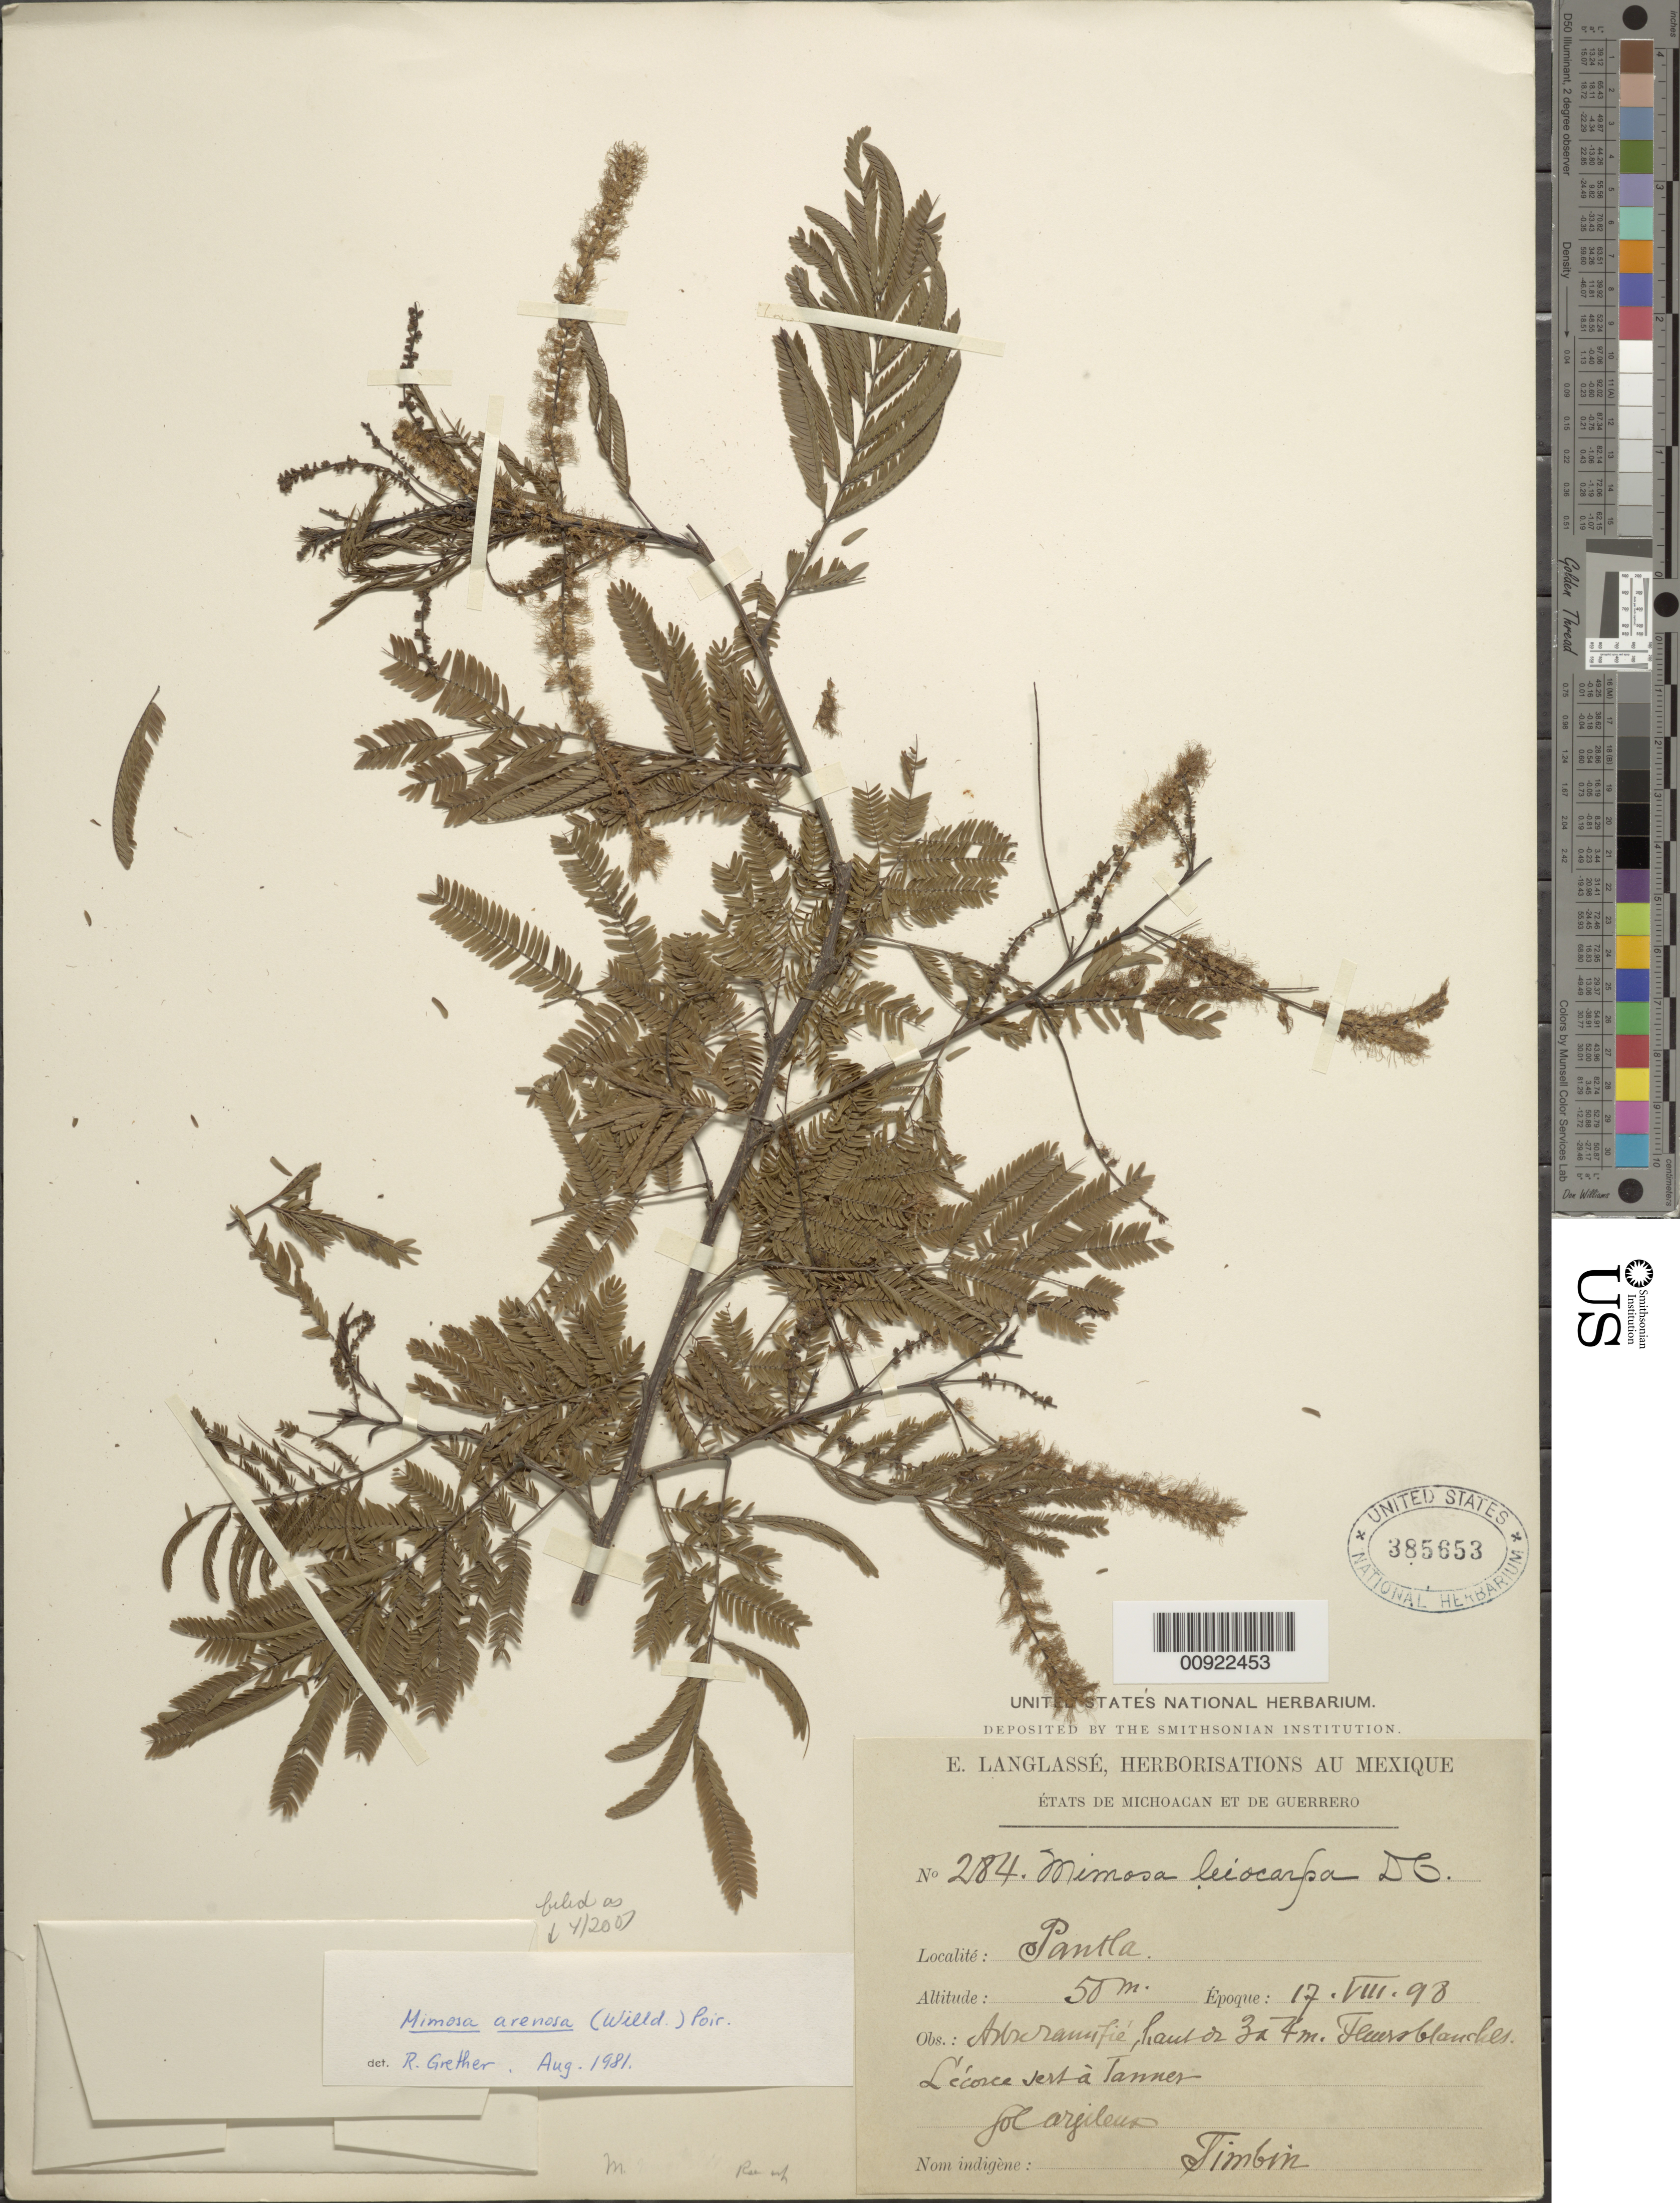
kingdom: Plantae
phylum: Tracheophyta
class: Magnoliopsida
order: Fabales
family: Fabaceae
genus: Mimosa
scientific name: Mimosa arenosa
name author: (Willd.) Poir.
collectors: E. Langlassé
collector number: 284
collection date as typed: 17 Aug 1898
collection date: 1898-08-17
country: Mexico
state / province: Guerrero / Michoacán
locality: Pantla. États de Michoacán et de Guerrero.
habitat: Sol argileux.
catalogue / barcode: US 385653